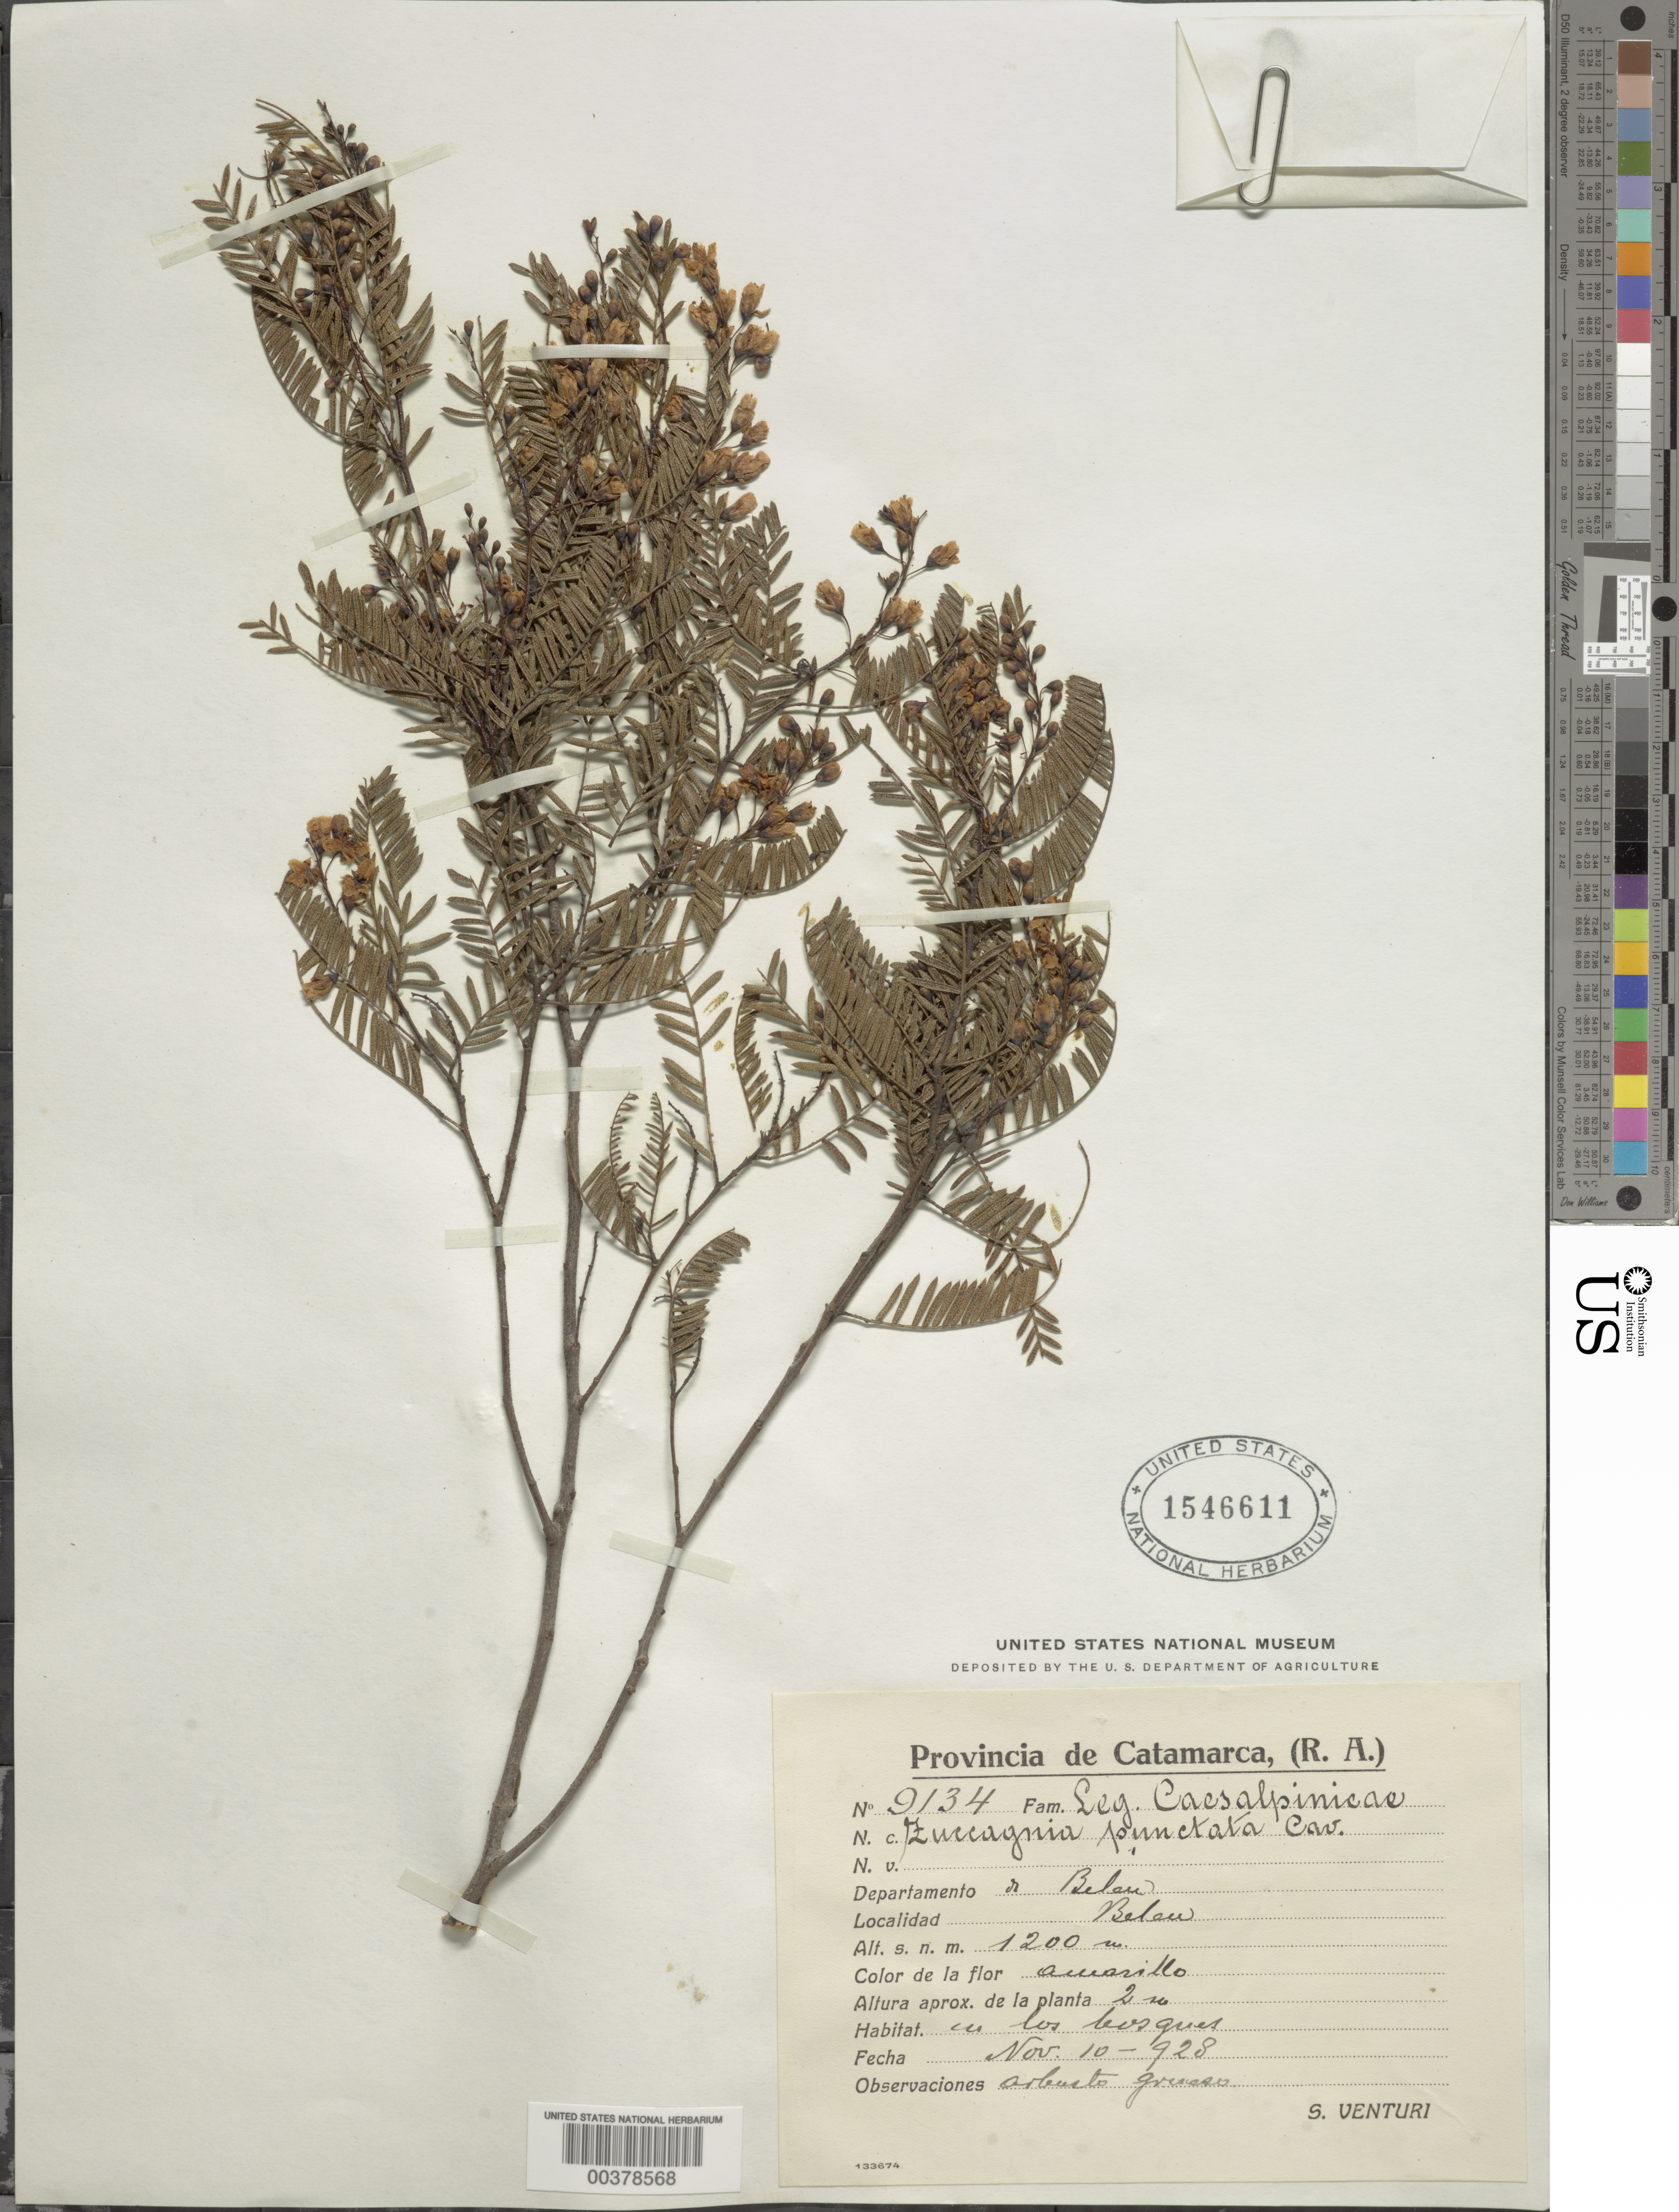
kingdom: Plantae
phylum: Tracheophyta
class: Magnoliopsida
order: Fabales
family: Fabaceae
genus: Zuccagnia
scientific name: Zuccagnia punctata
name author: Cav.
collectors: S. Venturi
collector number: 9134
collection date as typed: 10 Nov 1928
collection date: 1928-11-10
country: Argentina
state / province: Catamarca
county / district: Belén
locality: Belen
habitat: En los bosques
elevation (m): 1200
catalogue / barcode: US 1546611